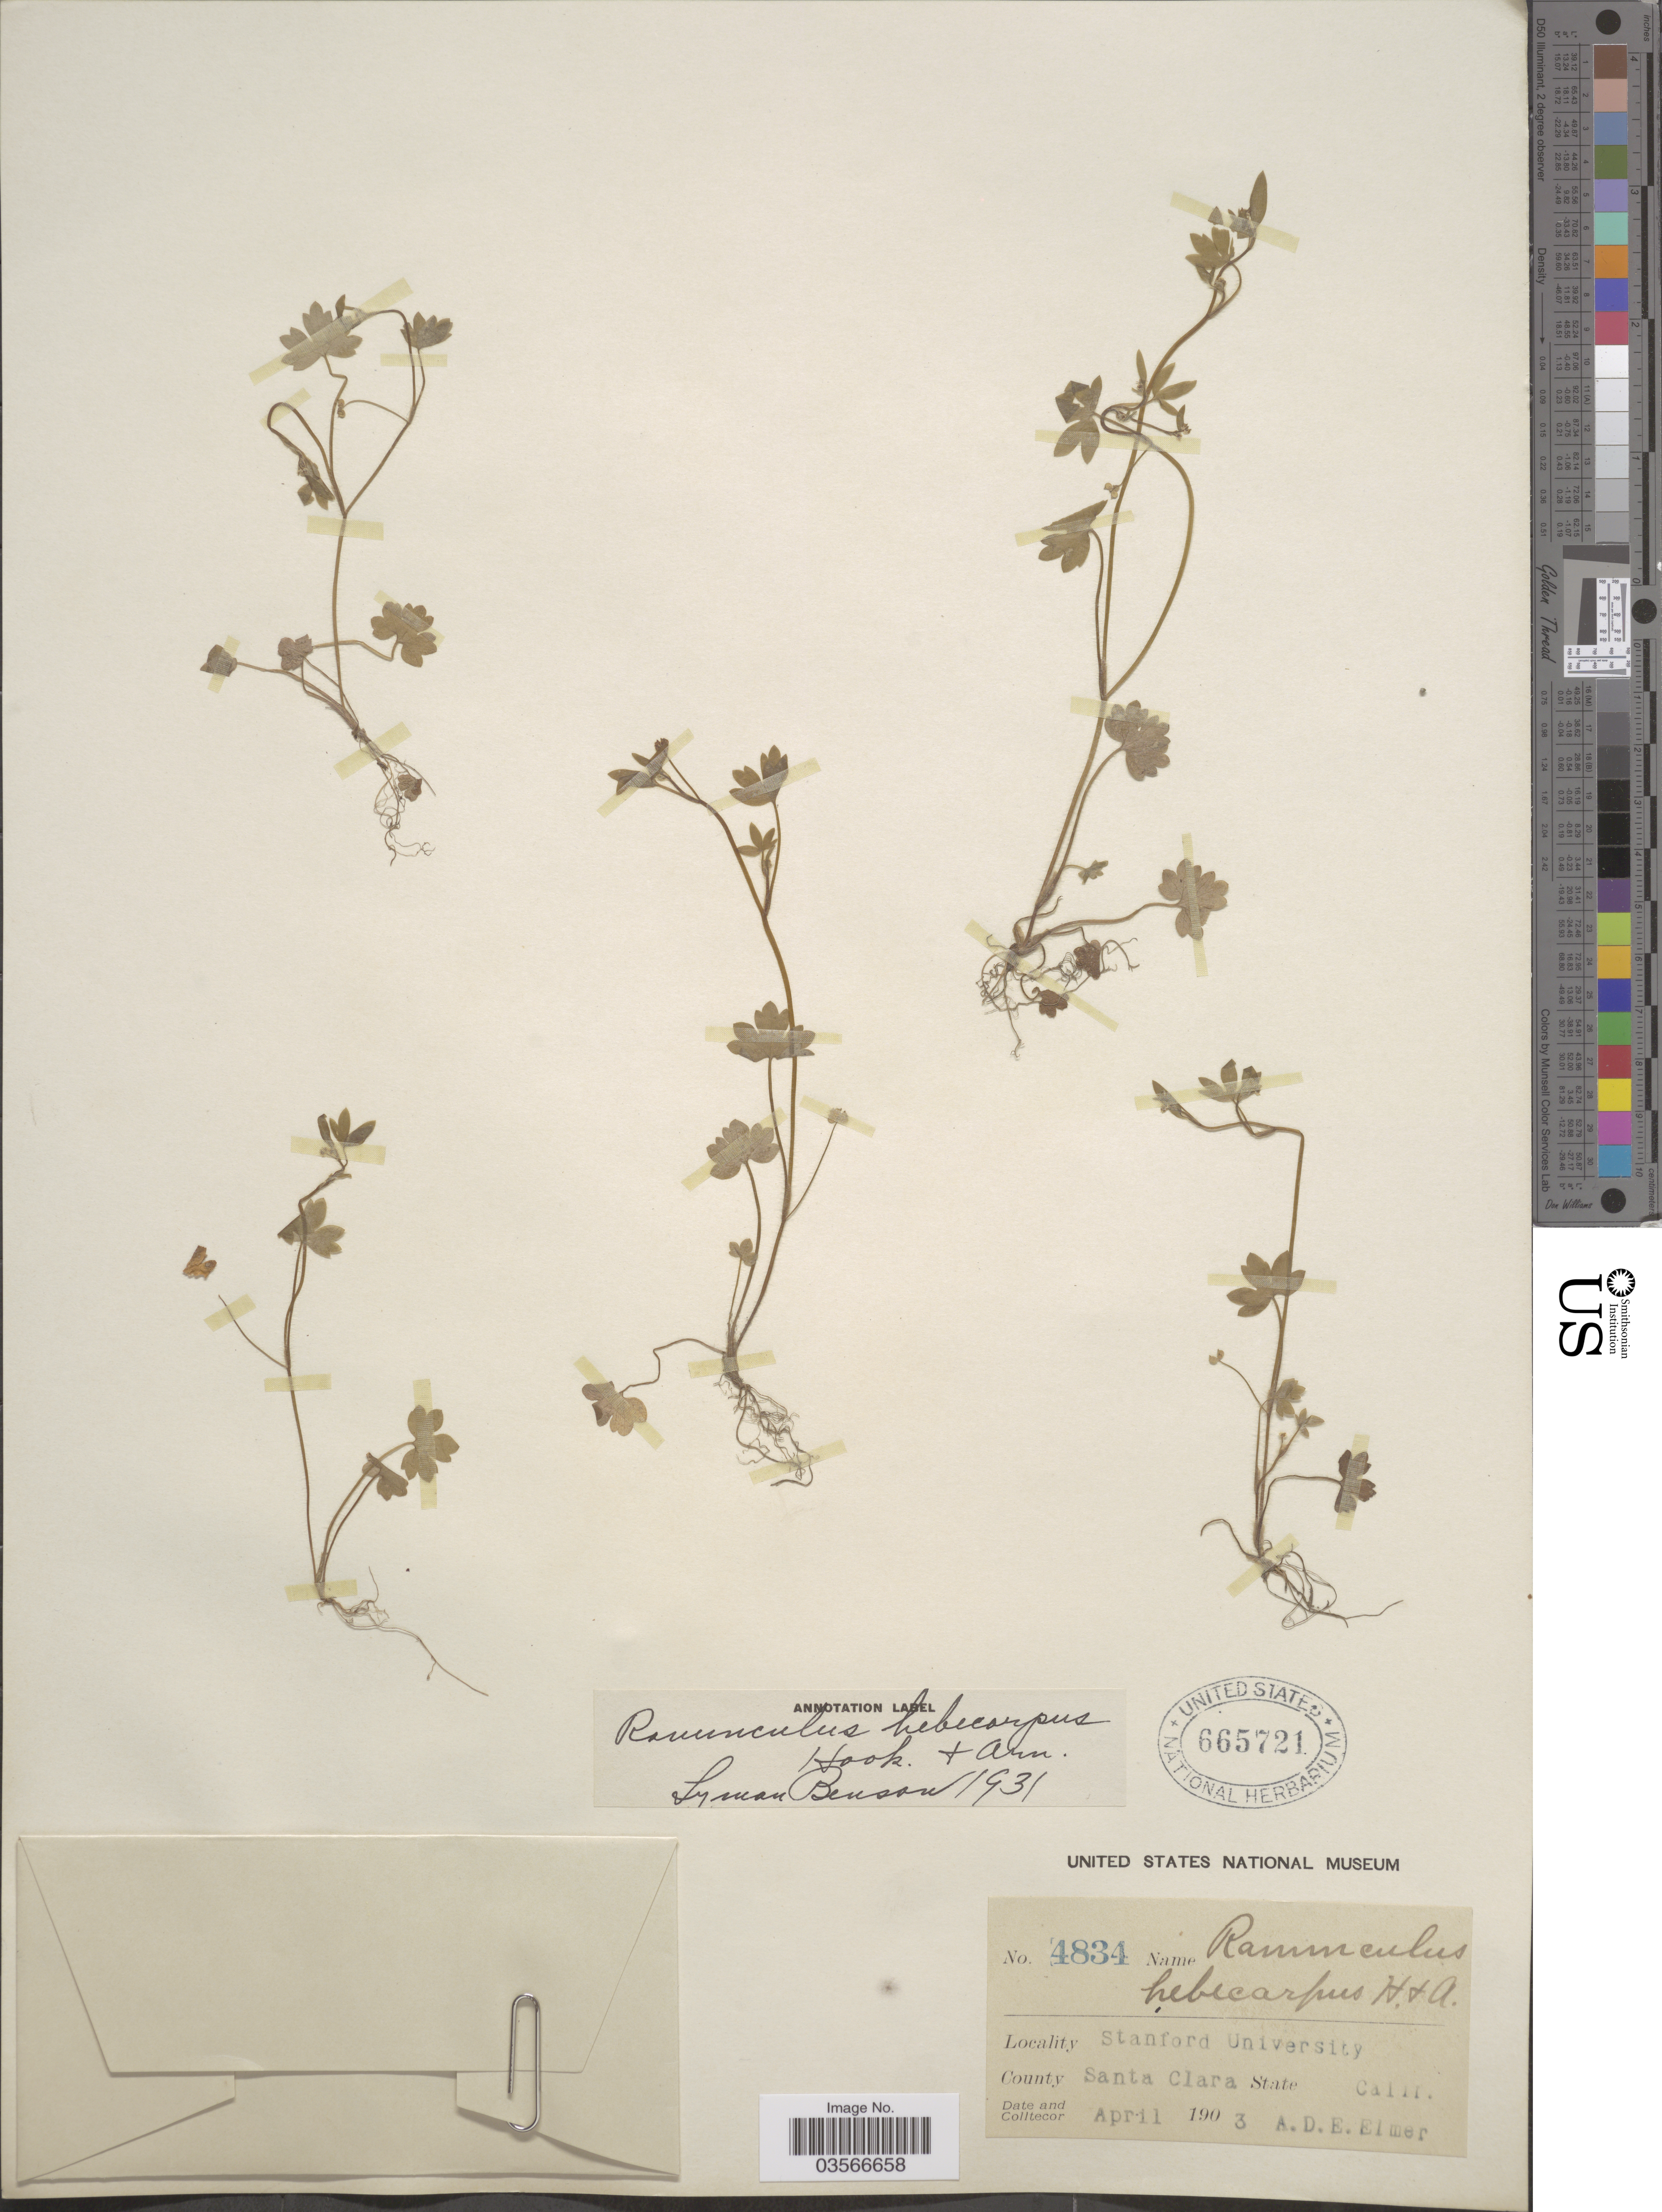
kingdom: Plantae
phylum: Tracheophyta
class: Magnoliopsida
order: Ranunculales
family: Ranunculaceae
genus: Ranunculus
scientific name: Ranunculus hebecarpus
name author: Hook. & Arn.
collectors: A. D. E. Elmer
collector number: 4834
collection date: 1903-04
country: United States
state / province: California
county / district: Santa Clara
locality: Stanford University. County Santa Clara.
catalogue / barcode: US 665721